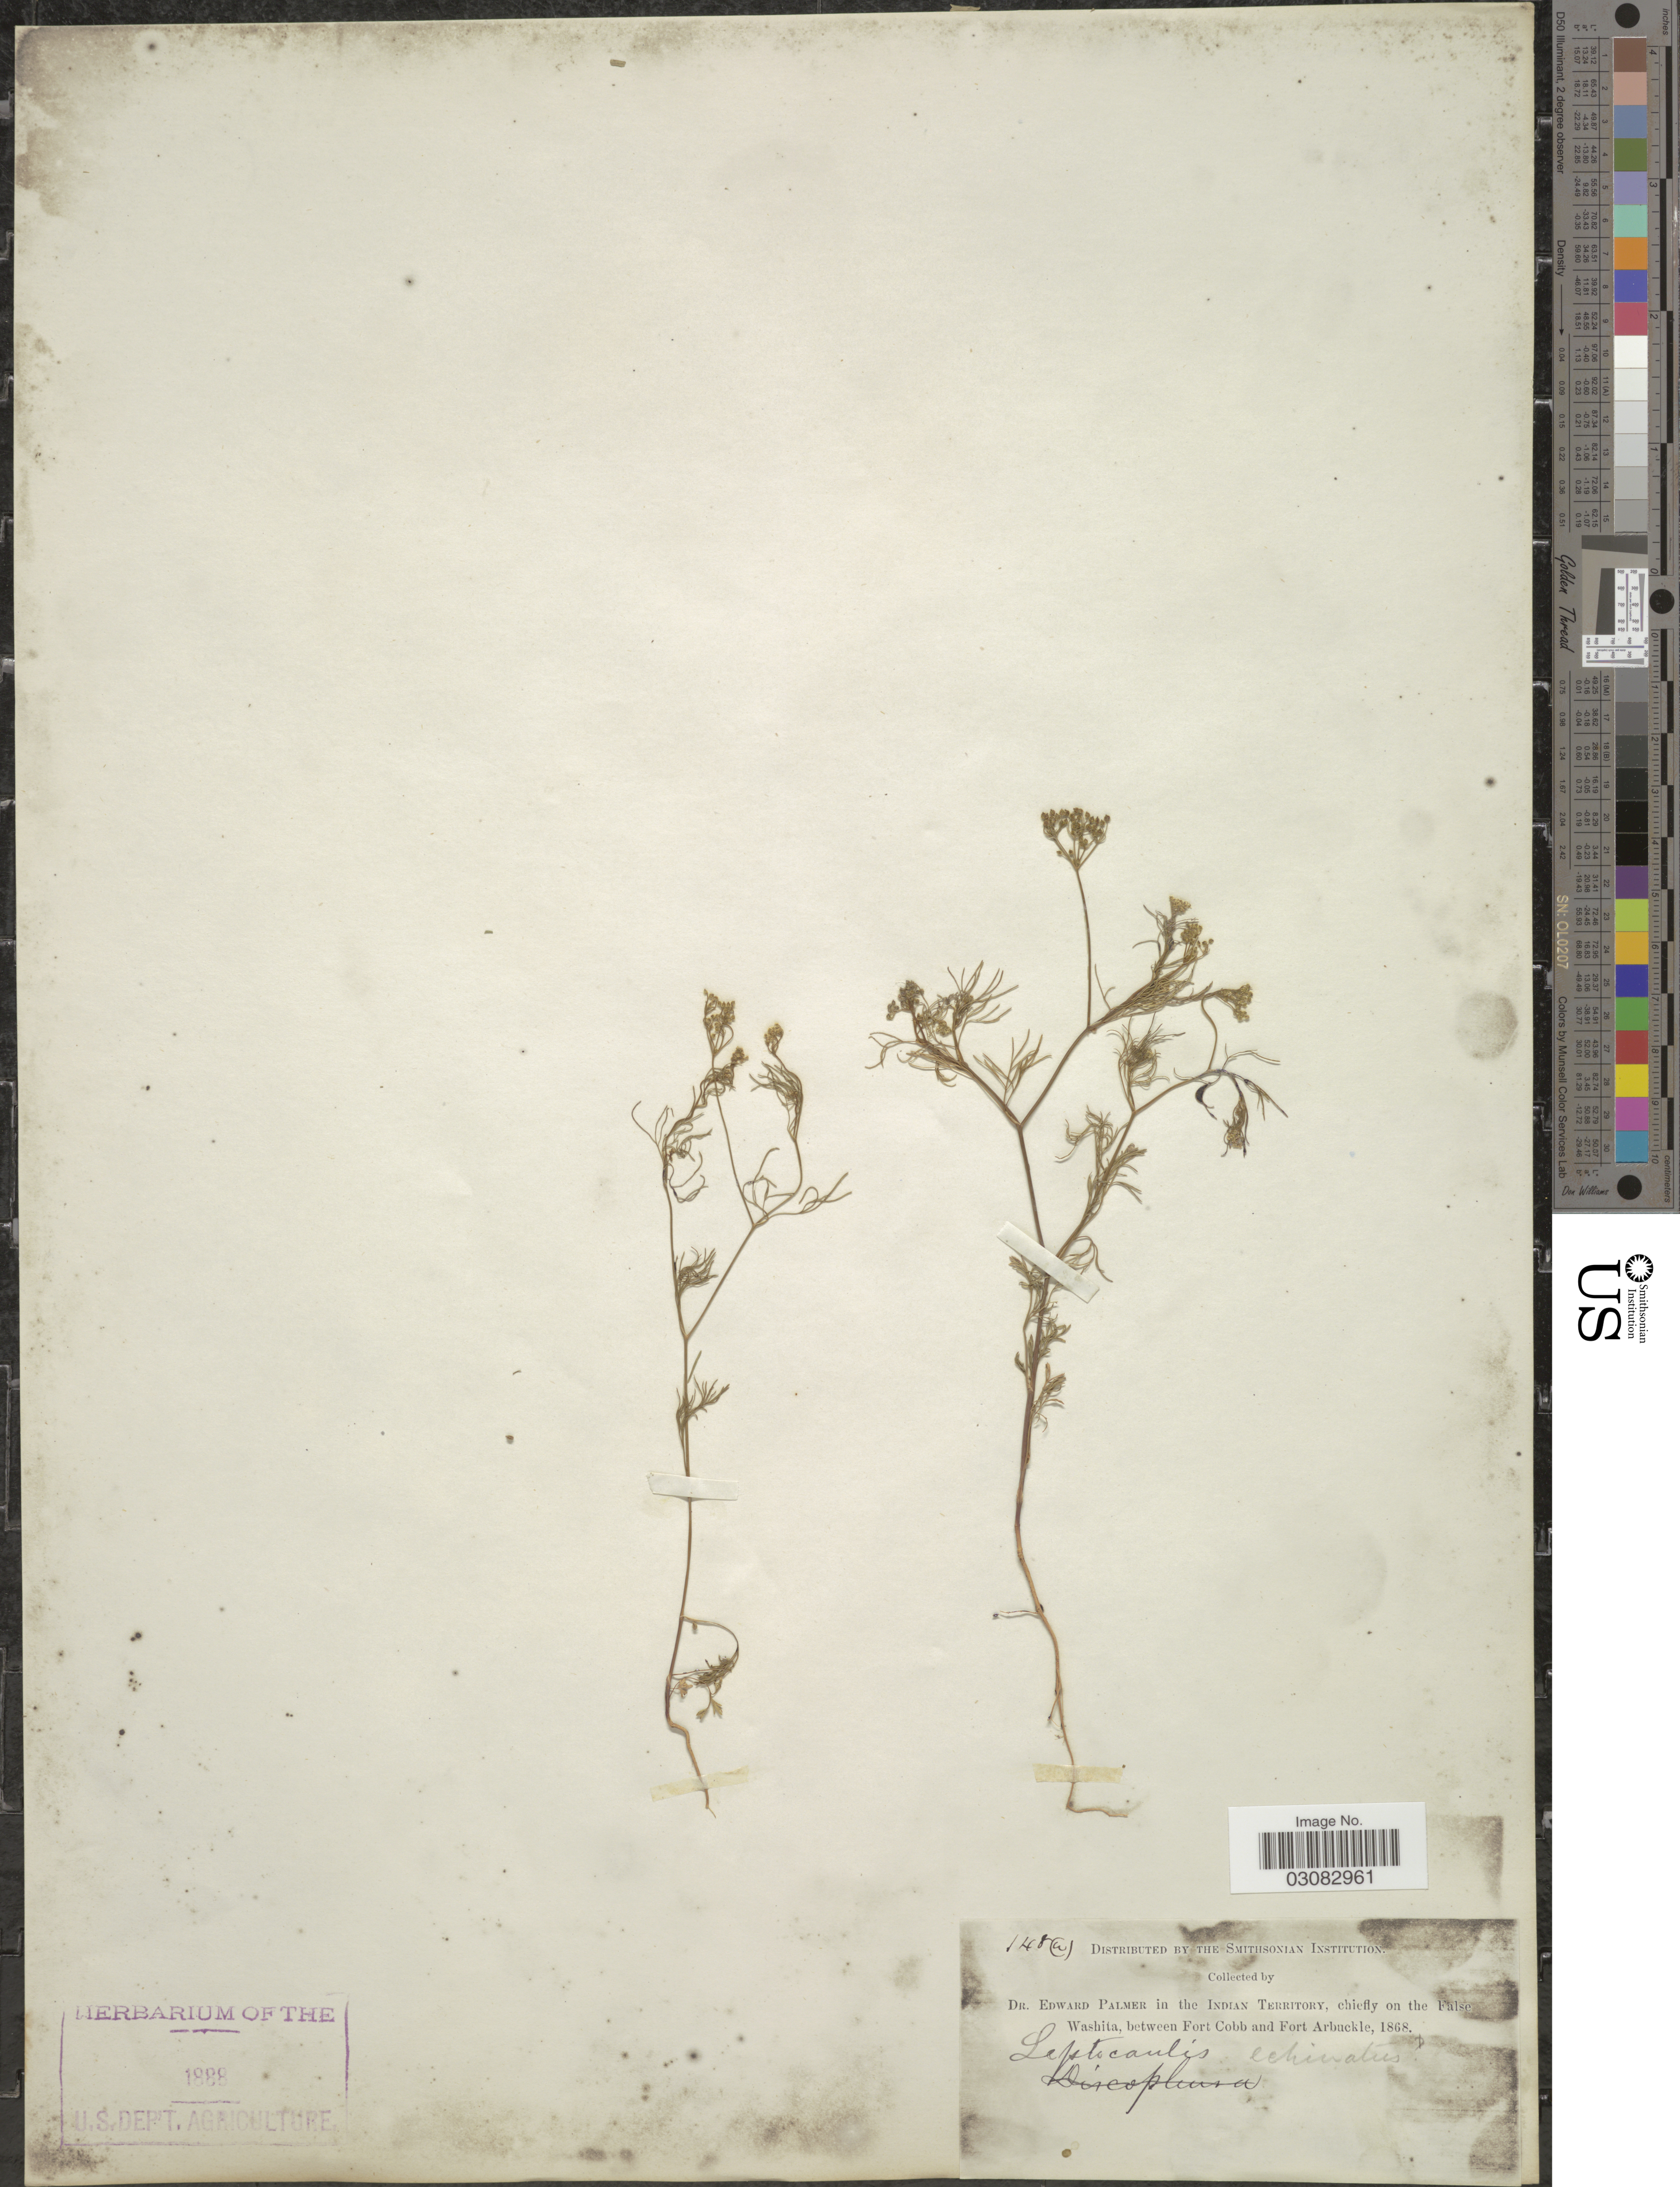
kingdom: Plantae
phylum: Tracheophyta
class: Magnoliopsida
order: Apiales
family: Apiaceae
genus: Spermolepis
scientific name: Spermolepis echinata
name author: (Nutt. ex DC.) A. Heller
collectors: E. Palmer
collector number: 148(a)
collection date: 1868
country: United States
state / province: Oklahoma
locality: Indian Territory, chiefly on the False Washita, between Fort Cobb and Fort Arbuckle.